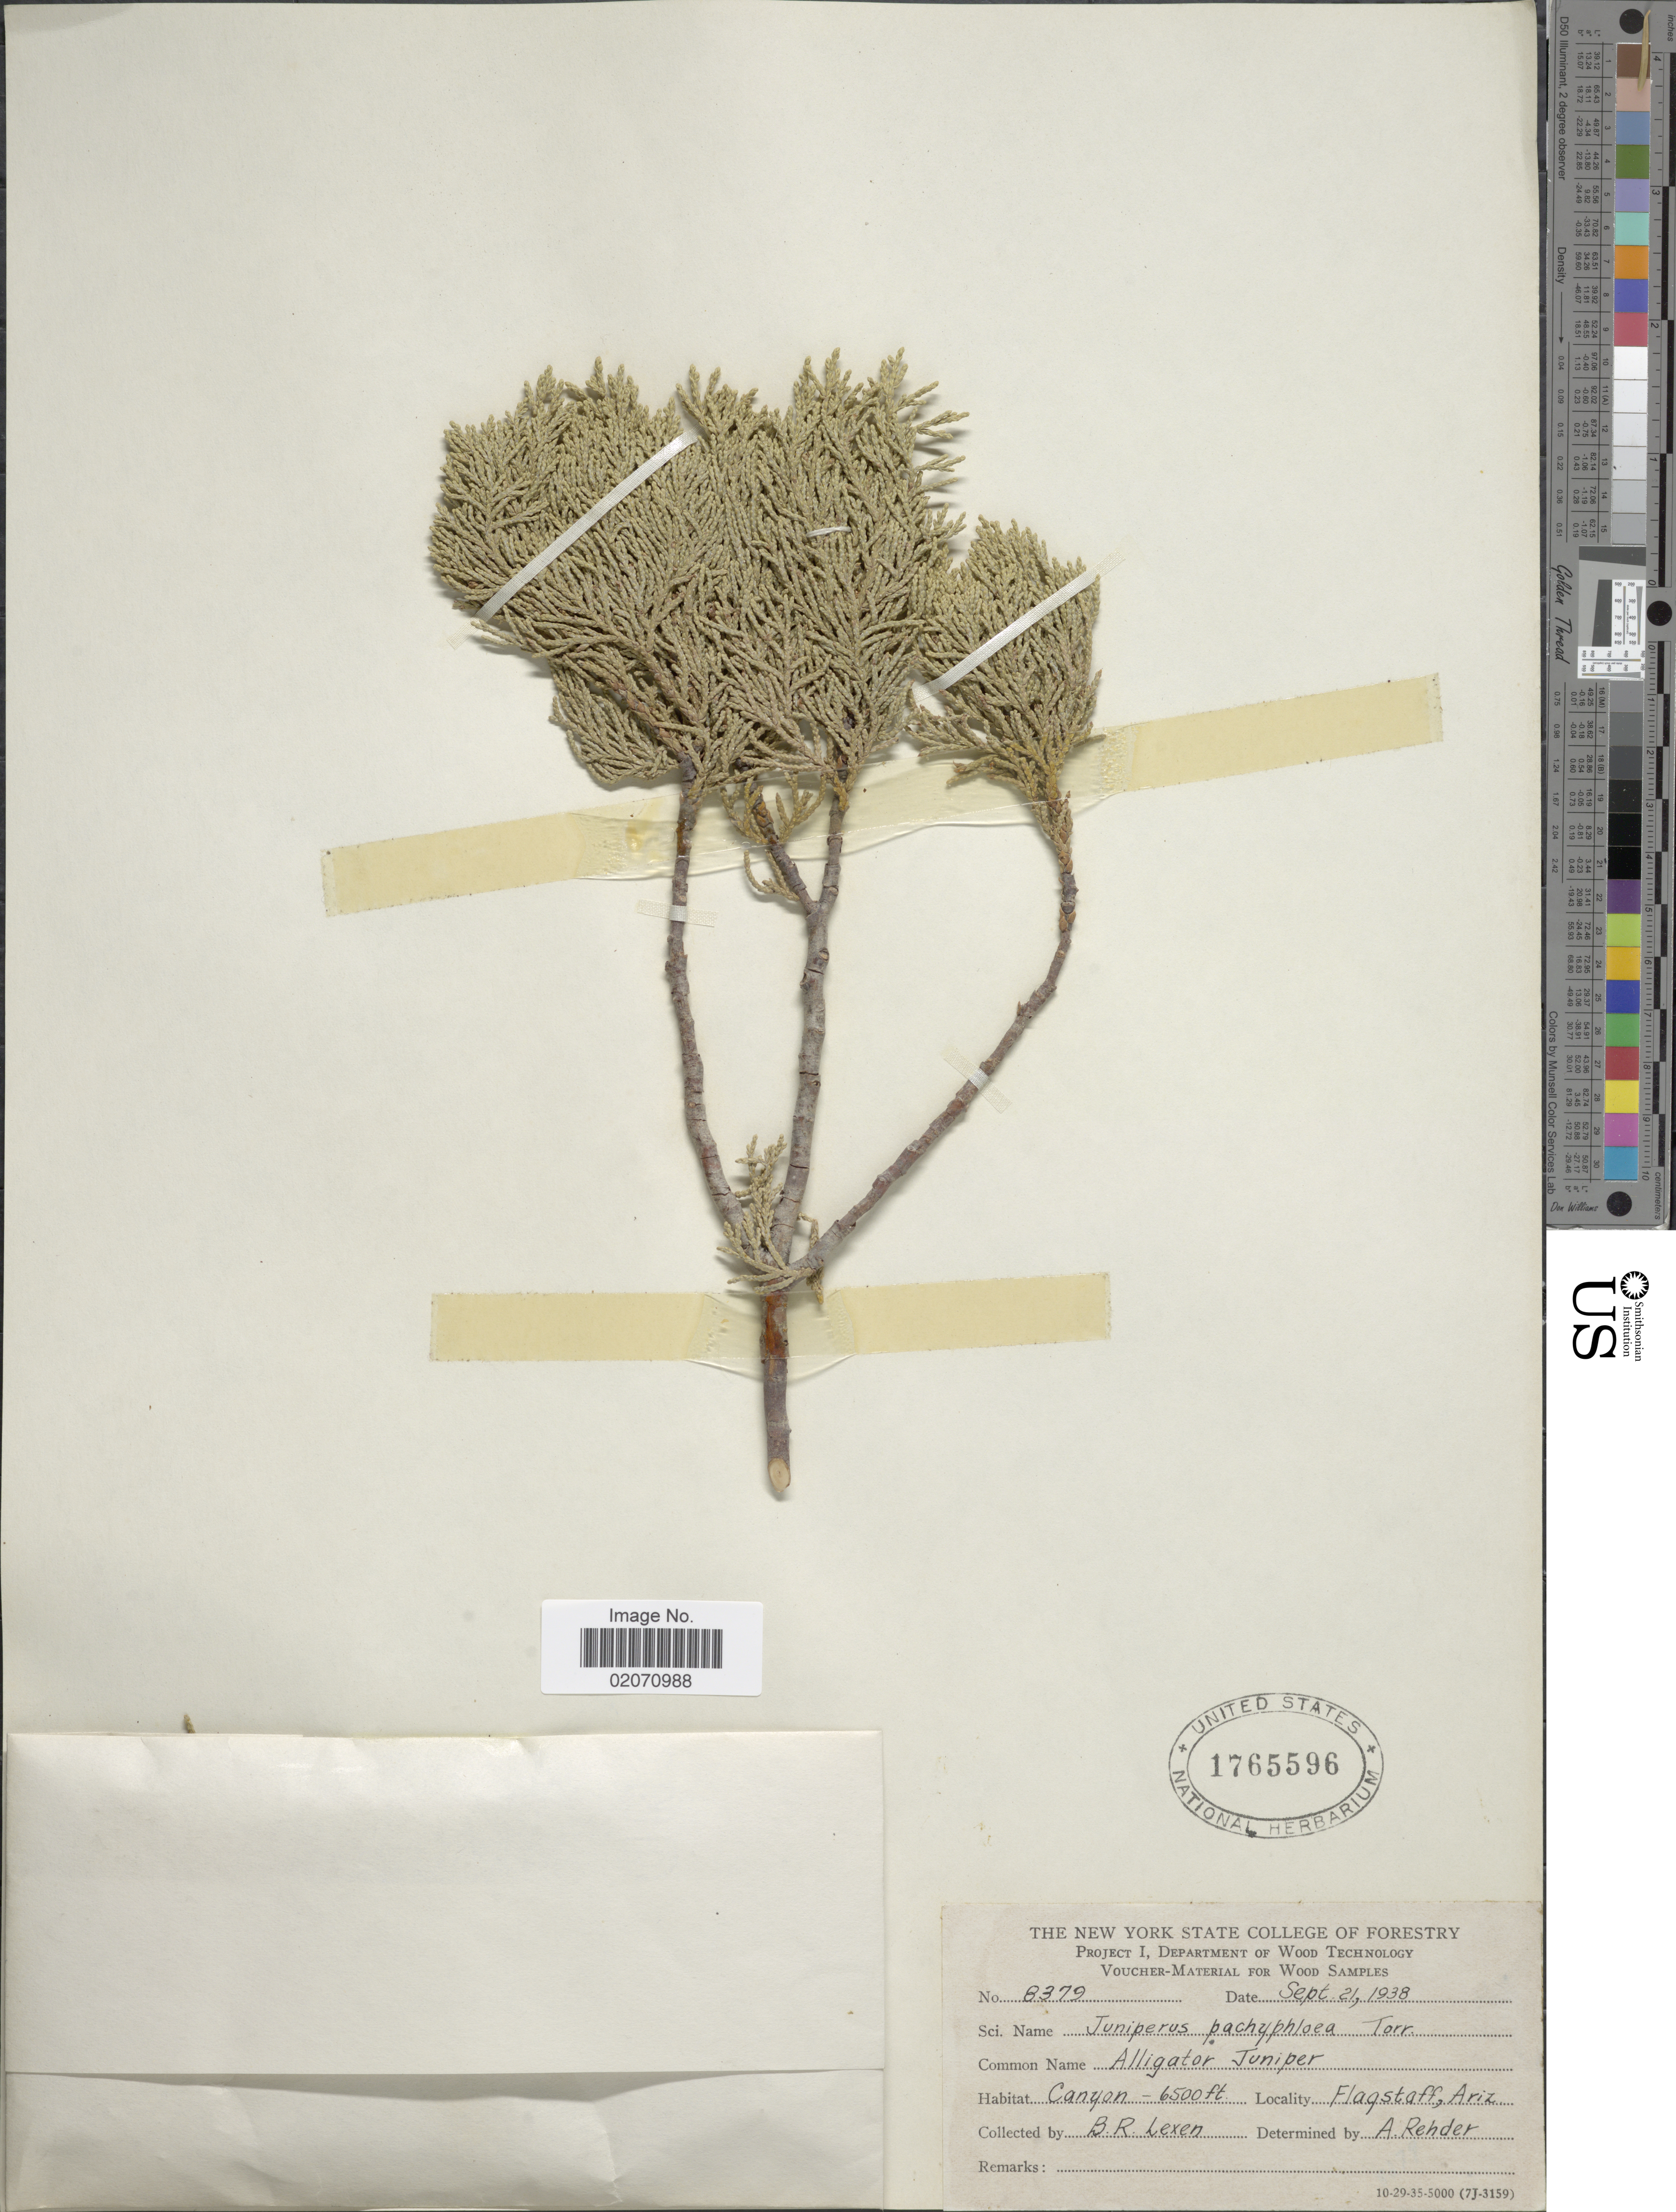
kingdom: Plantae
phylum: Tracheophyta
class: Pinopsida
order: Pinales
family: Cupressaceae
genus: Juniperus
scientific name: Juniperus deppeana var. pachyphlaea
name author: (Torr.) Martínez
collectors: B. Lexen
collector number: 8379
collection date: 1938-09-21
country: United States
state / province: Arizona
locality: Flagstaff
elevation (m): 1981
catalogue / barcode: US 1765596